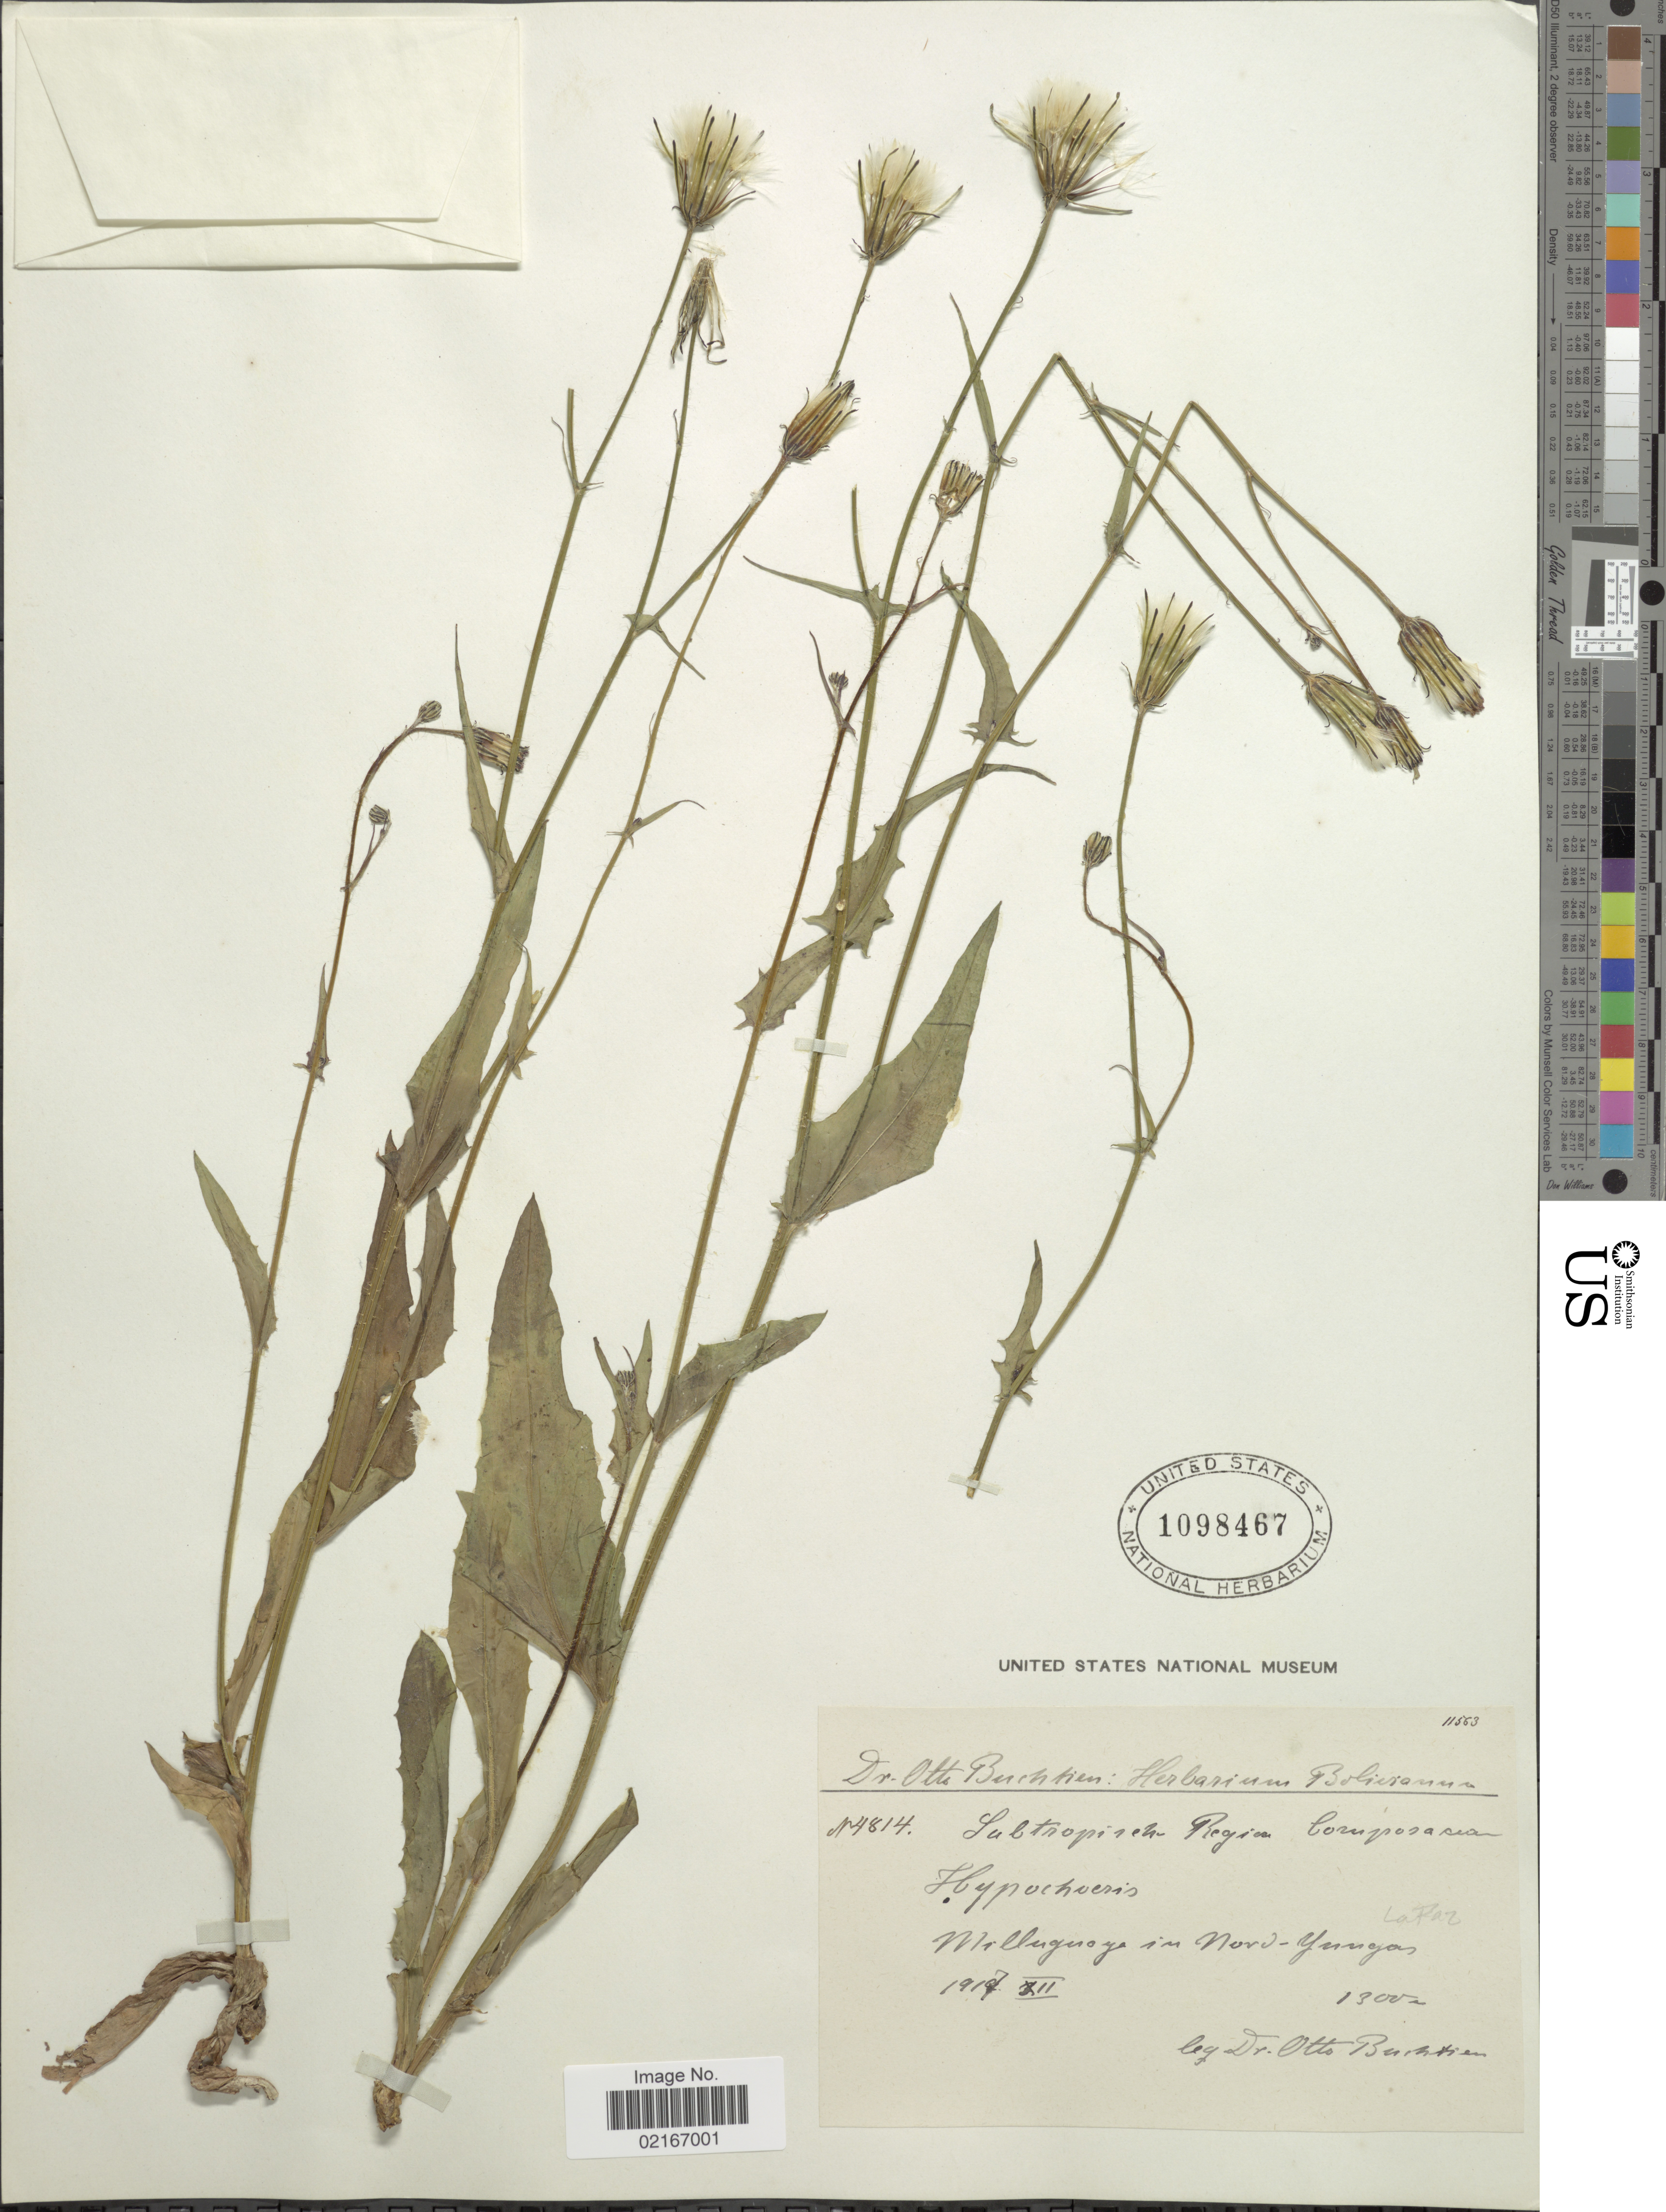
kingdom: Plantae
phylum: Tracheophyta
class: Magnoliopsida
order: Asterales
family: Asteraceae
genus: Hypochaeris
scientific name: Hypochaeris albiflora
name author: (Kuntze) Azevêdo-Gonç. & Matzenb.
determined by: Mailhos, Ary, (MVFA), Universidad de la Republica (URUGUAY)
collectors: O. Buchtien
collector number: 4814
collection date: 1917-12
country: Bolivia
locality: Milluguaya in Nord-Yungas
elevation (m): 1300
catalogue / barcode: US 1098467